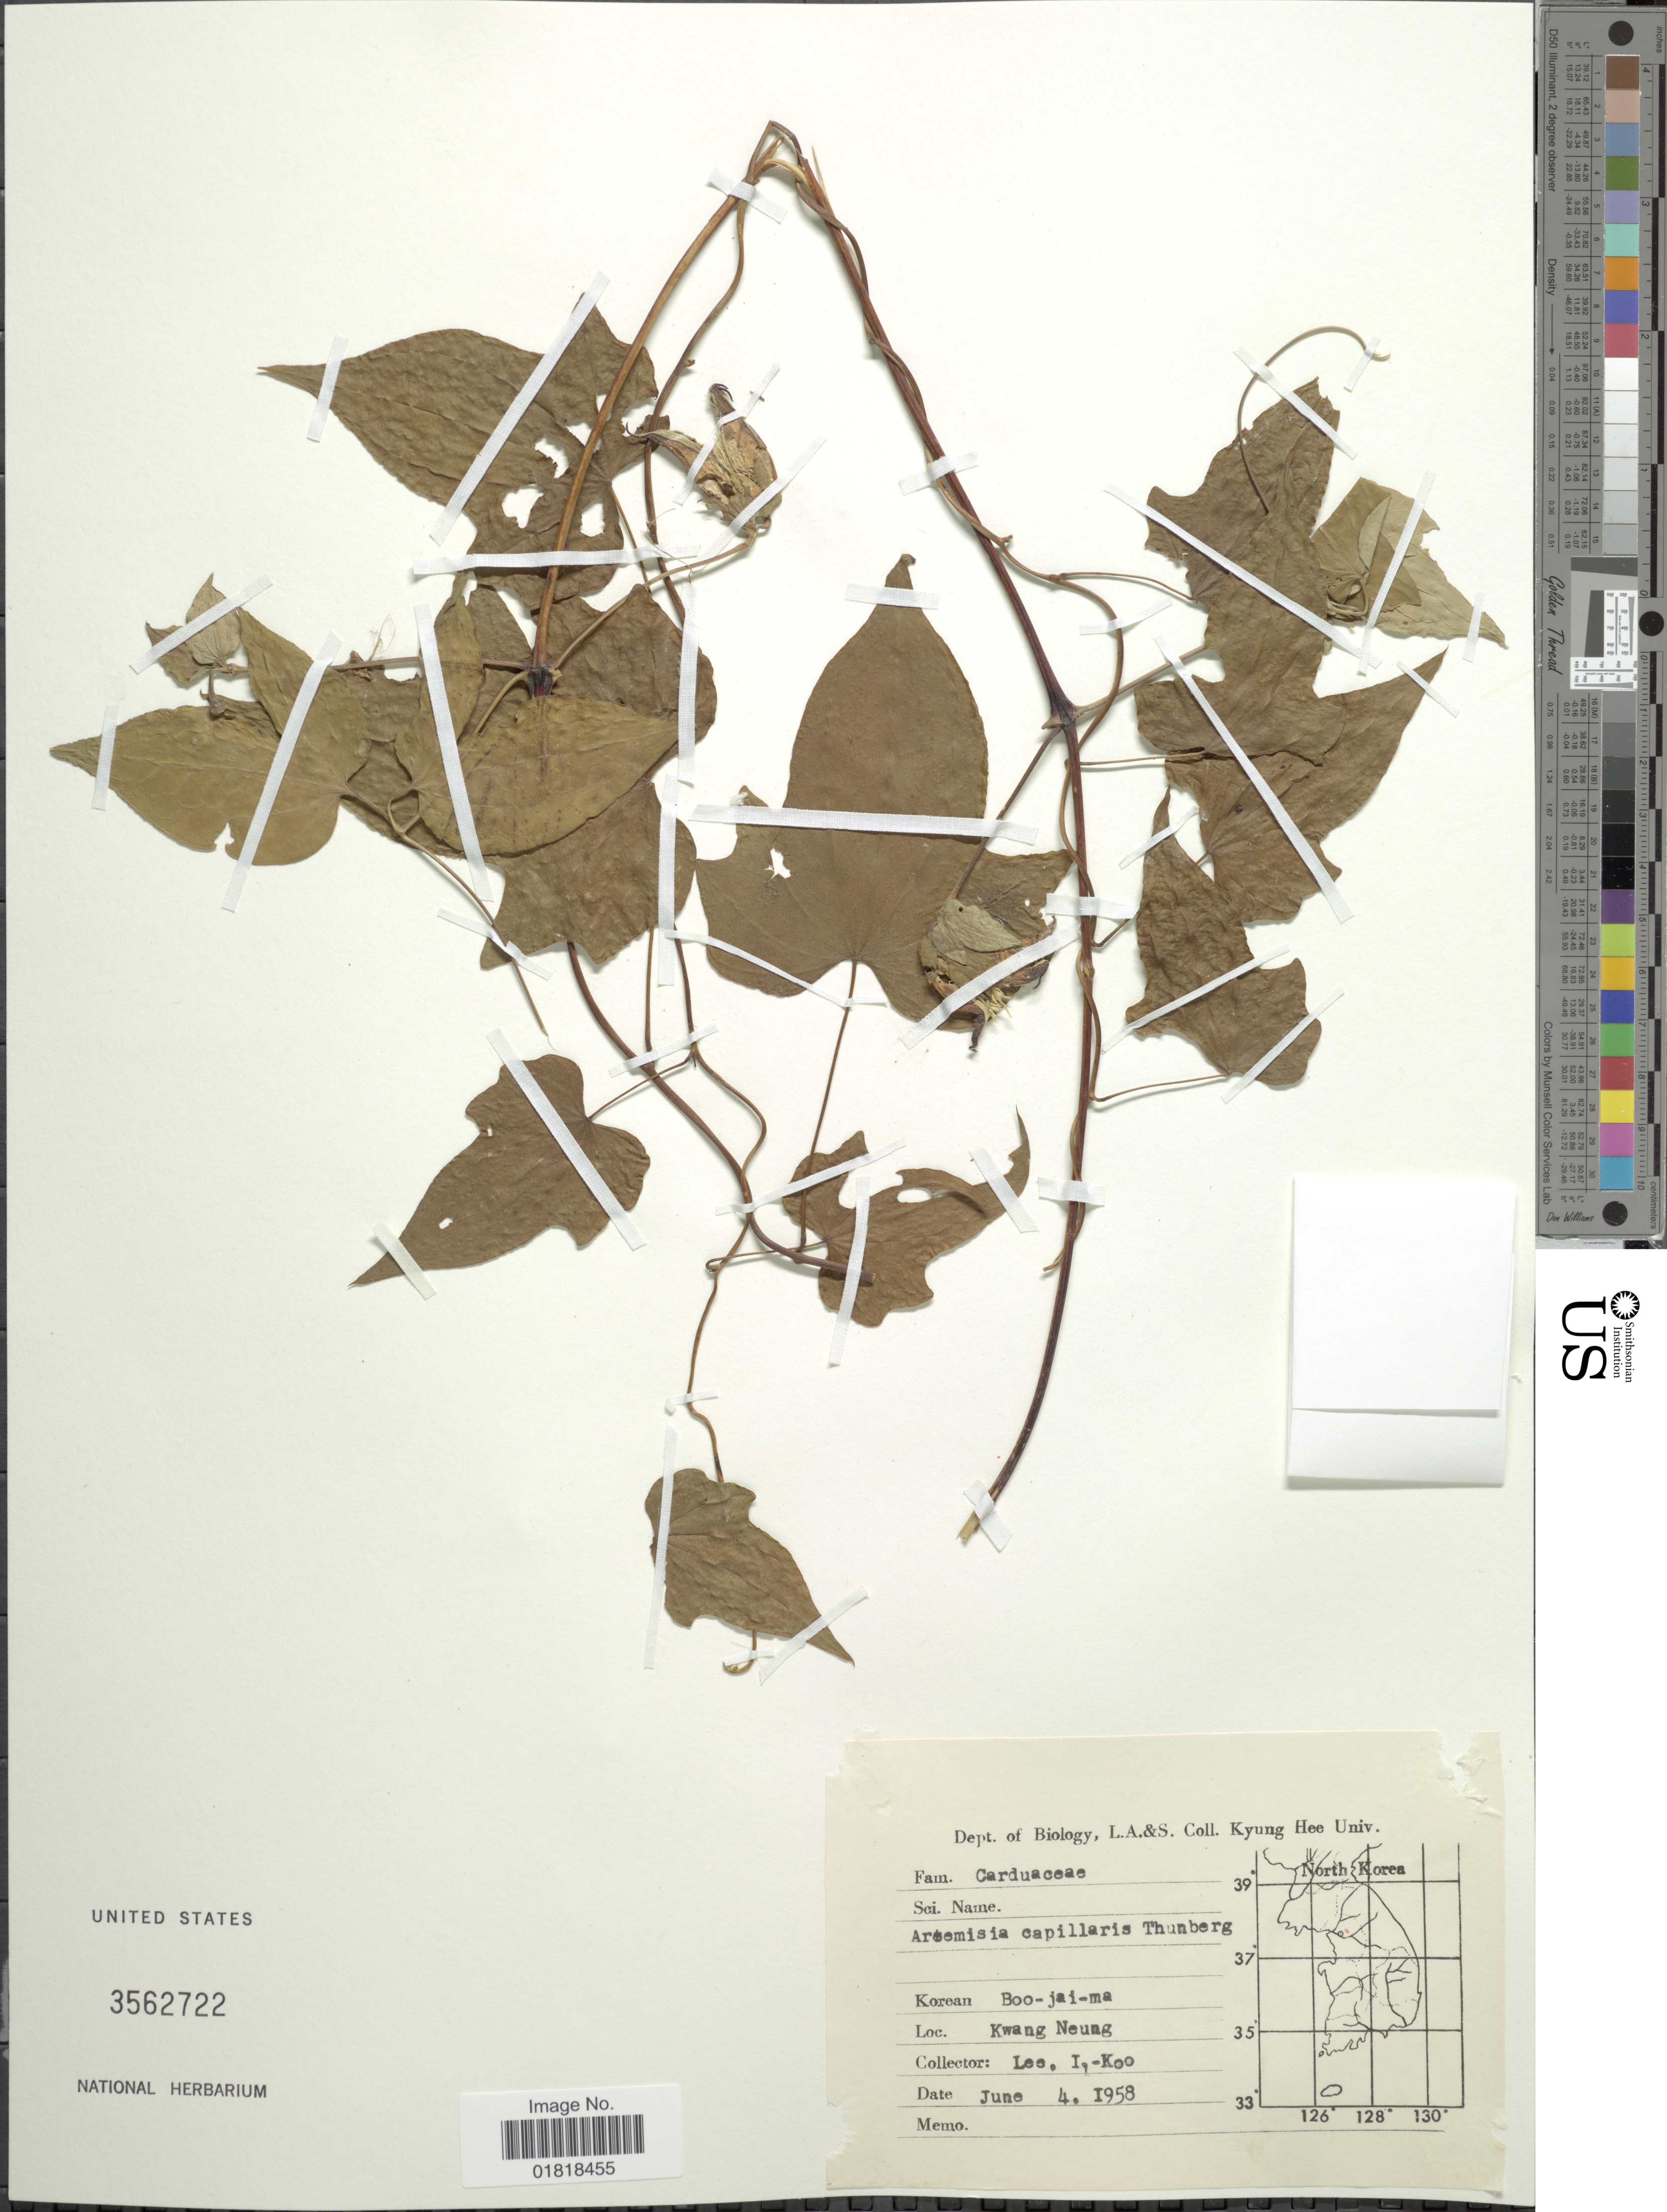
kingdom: Plantae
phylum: Tracheophyta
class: Magnoliopsida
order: Asterales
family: Asteraceae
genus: Artemisia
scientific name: Artemisia capillaris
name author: Thunb.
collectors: I. Lee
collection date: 1958-06-04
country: South Korea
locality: Kwang Neung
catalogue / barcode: US 3562722